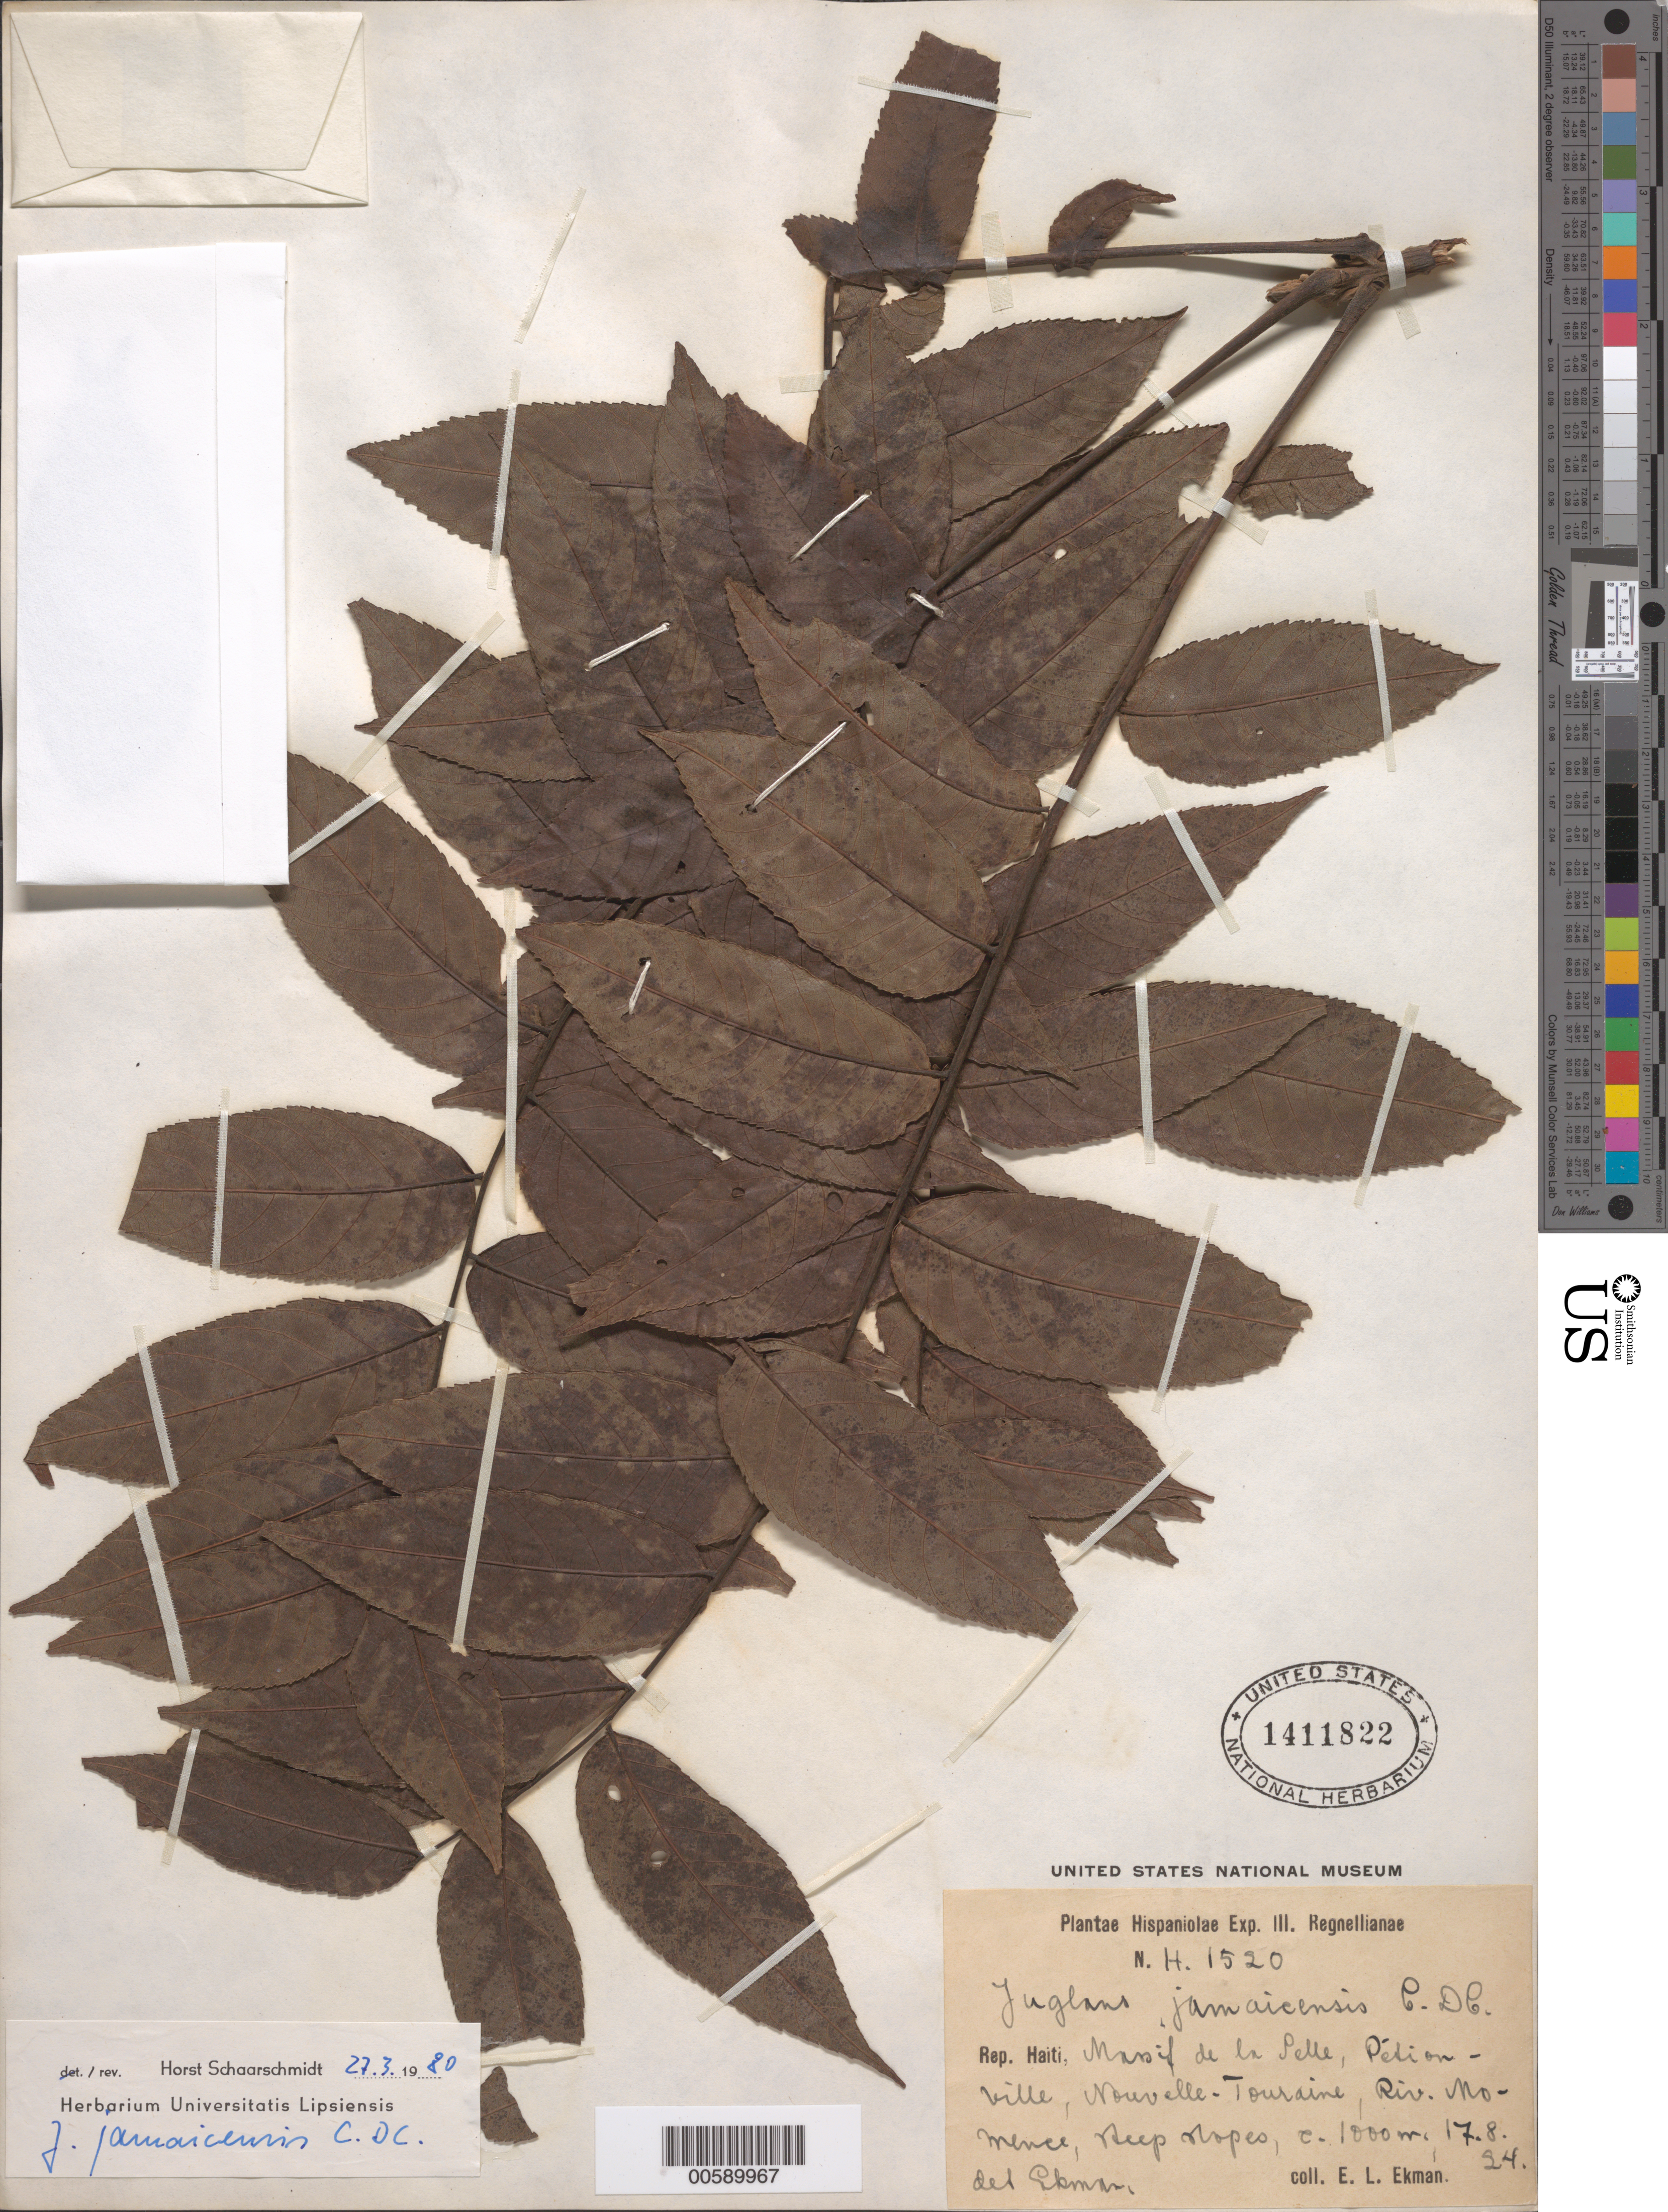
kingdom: Plantae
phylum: Tracheophyta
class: Magnoliopsida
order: Fagales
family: Juglandaceae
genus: Juglans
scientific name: Juglans jamaicensis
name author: C. DC.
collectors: E. L. Ekman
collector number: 1520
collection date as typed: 17 Aug 1924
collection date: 1924-08-17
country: Haiti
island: Hispaniola Island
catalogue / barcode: US 1411822